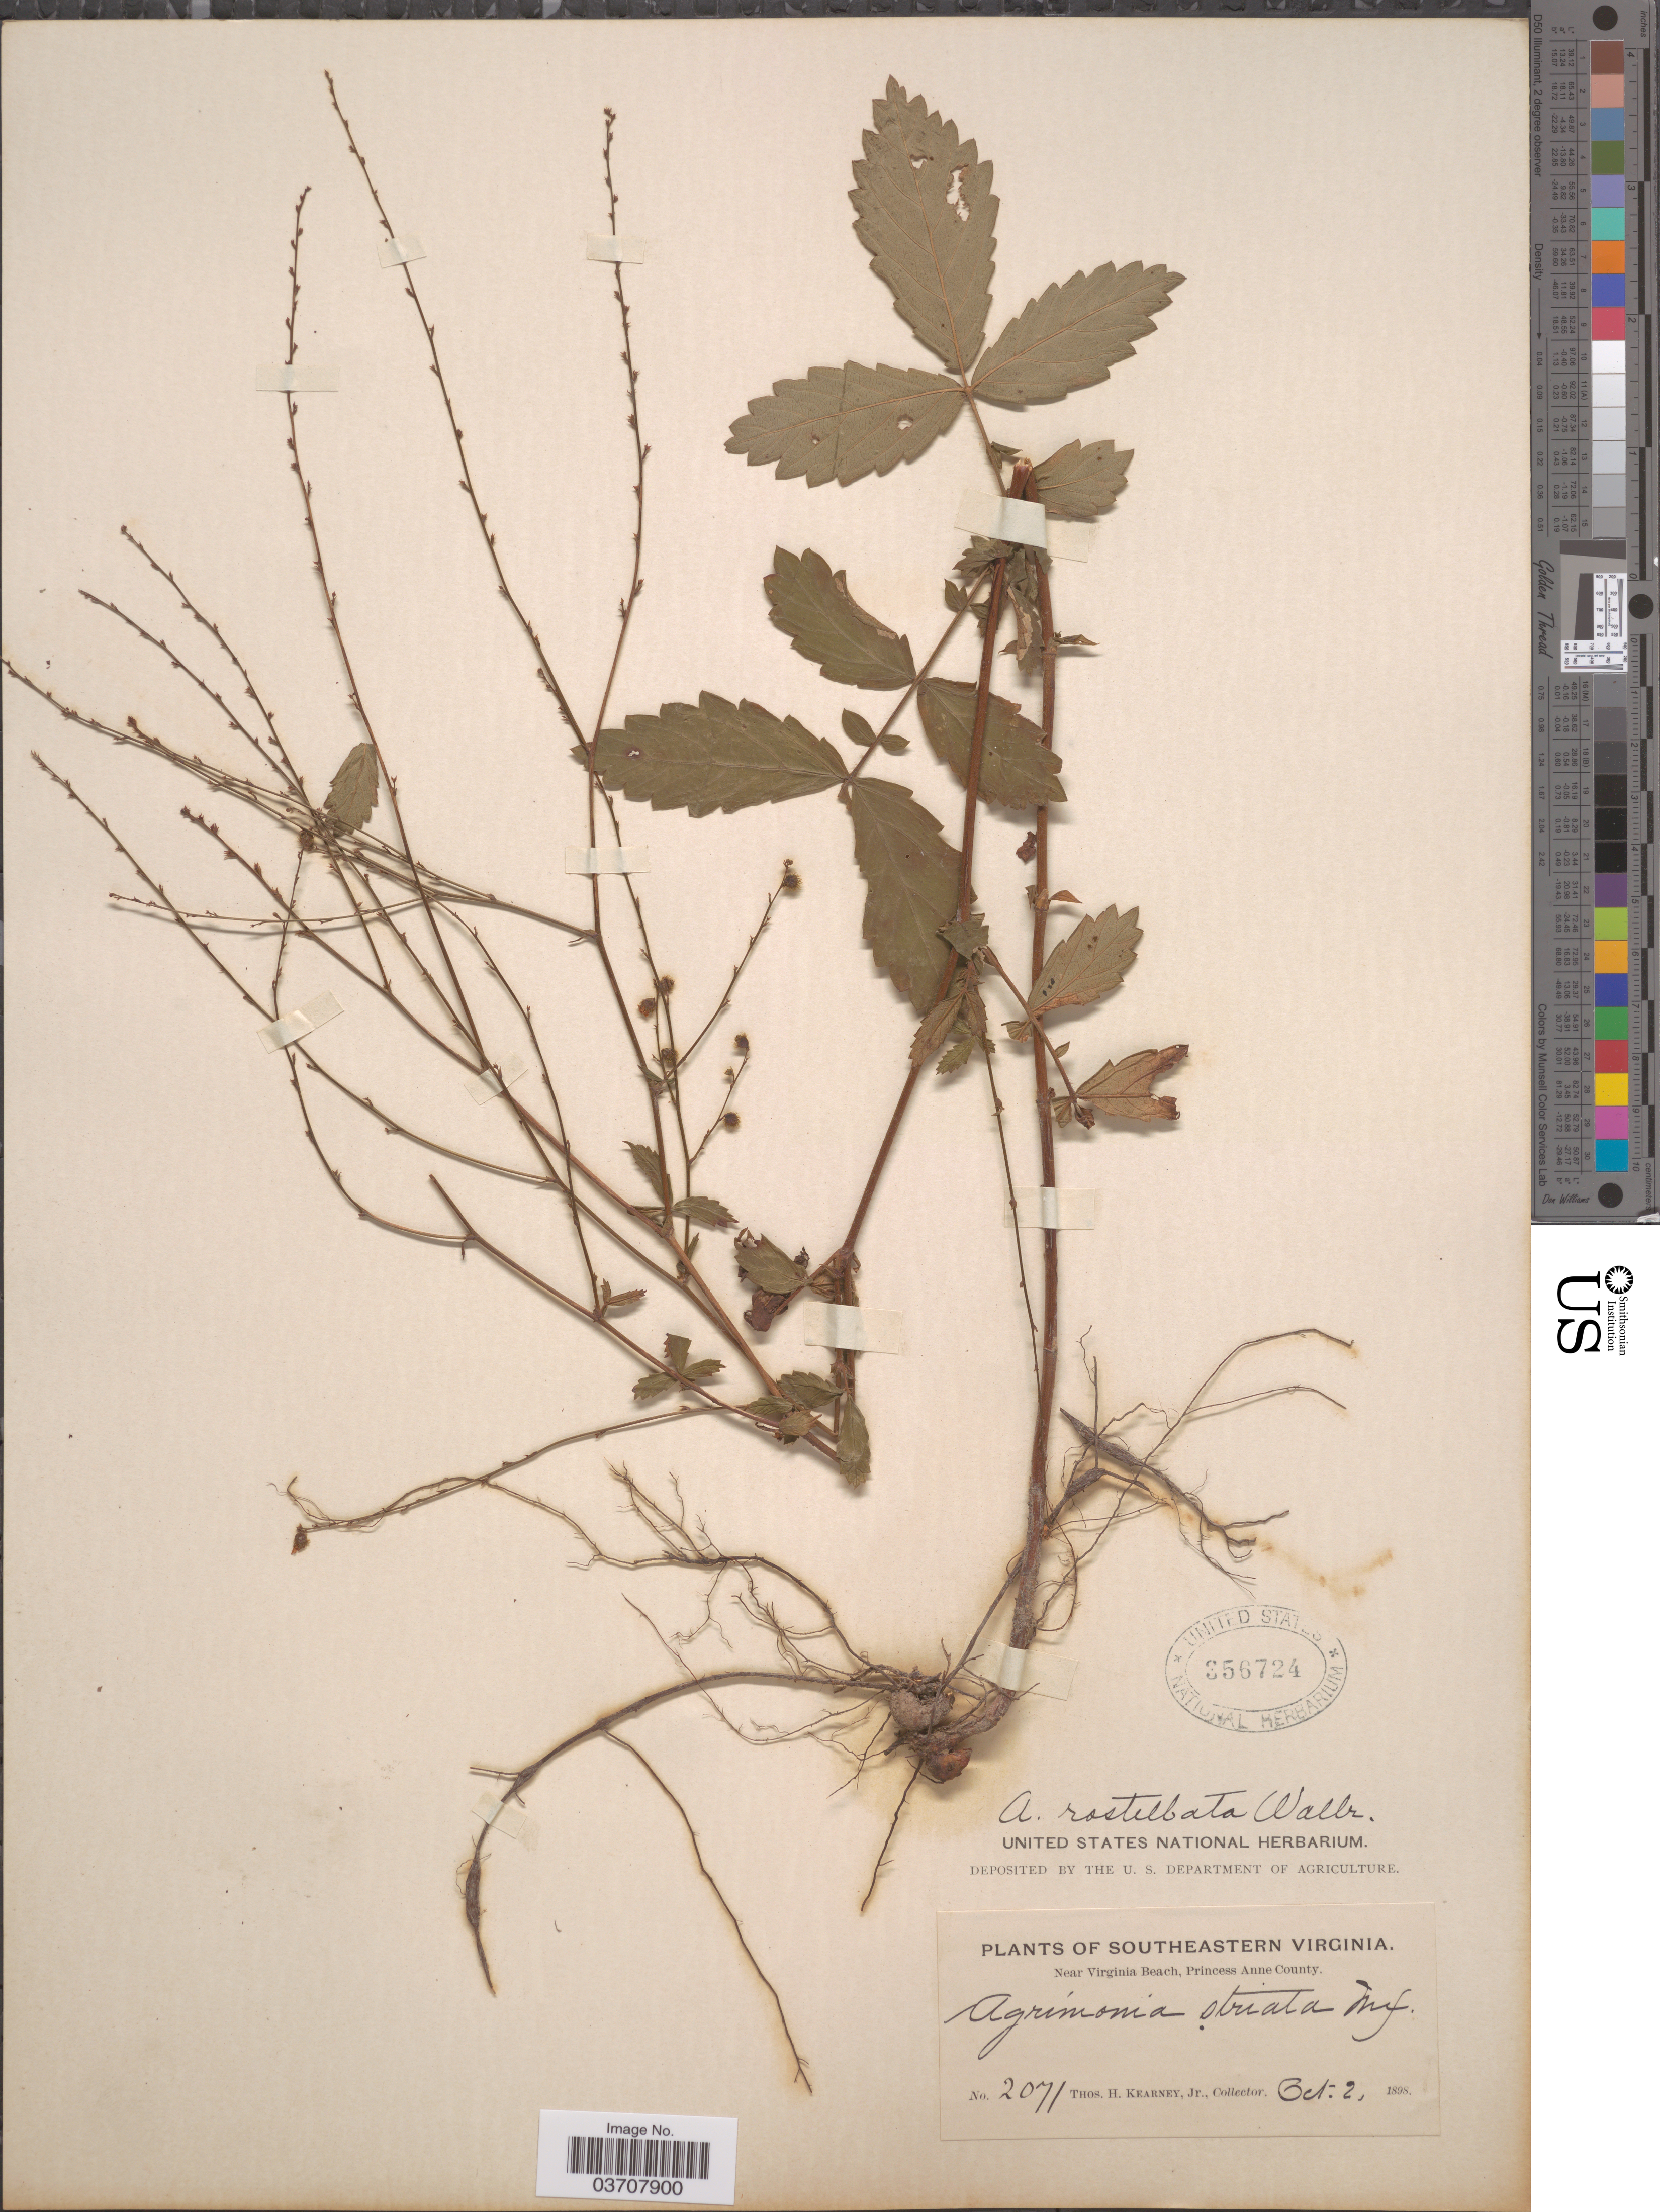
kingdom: Plantae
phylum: Tracheophyta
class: Magnoliopsida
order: Rosales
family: Rosaceae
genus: Agrimonia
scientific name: Agrimonia rostellata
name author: Wallr.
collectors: T. H. Kearney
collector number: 2071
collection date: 1898-10-02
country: United States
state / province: Virginia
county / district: City of Virginia Beach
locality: Southeastern Virginia. Near Virginia Beach, Princess Anne (=historic county name) County.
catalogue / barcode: US 356724